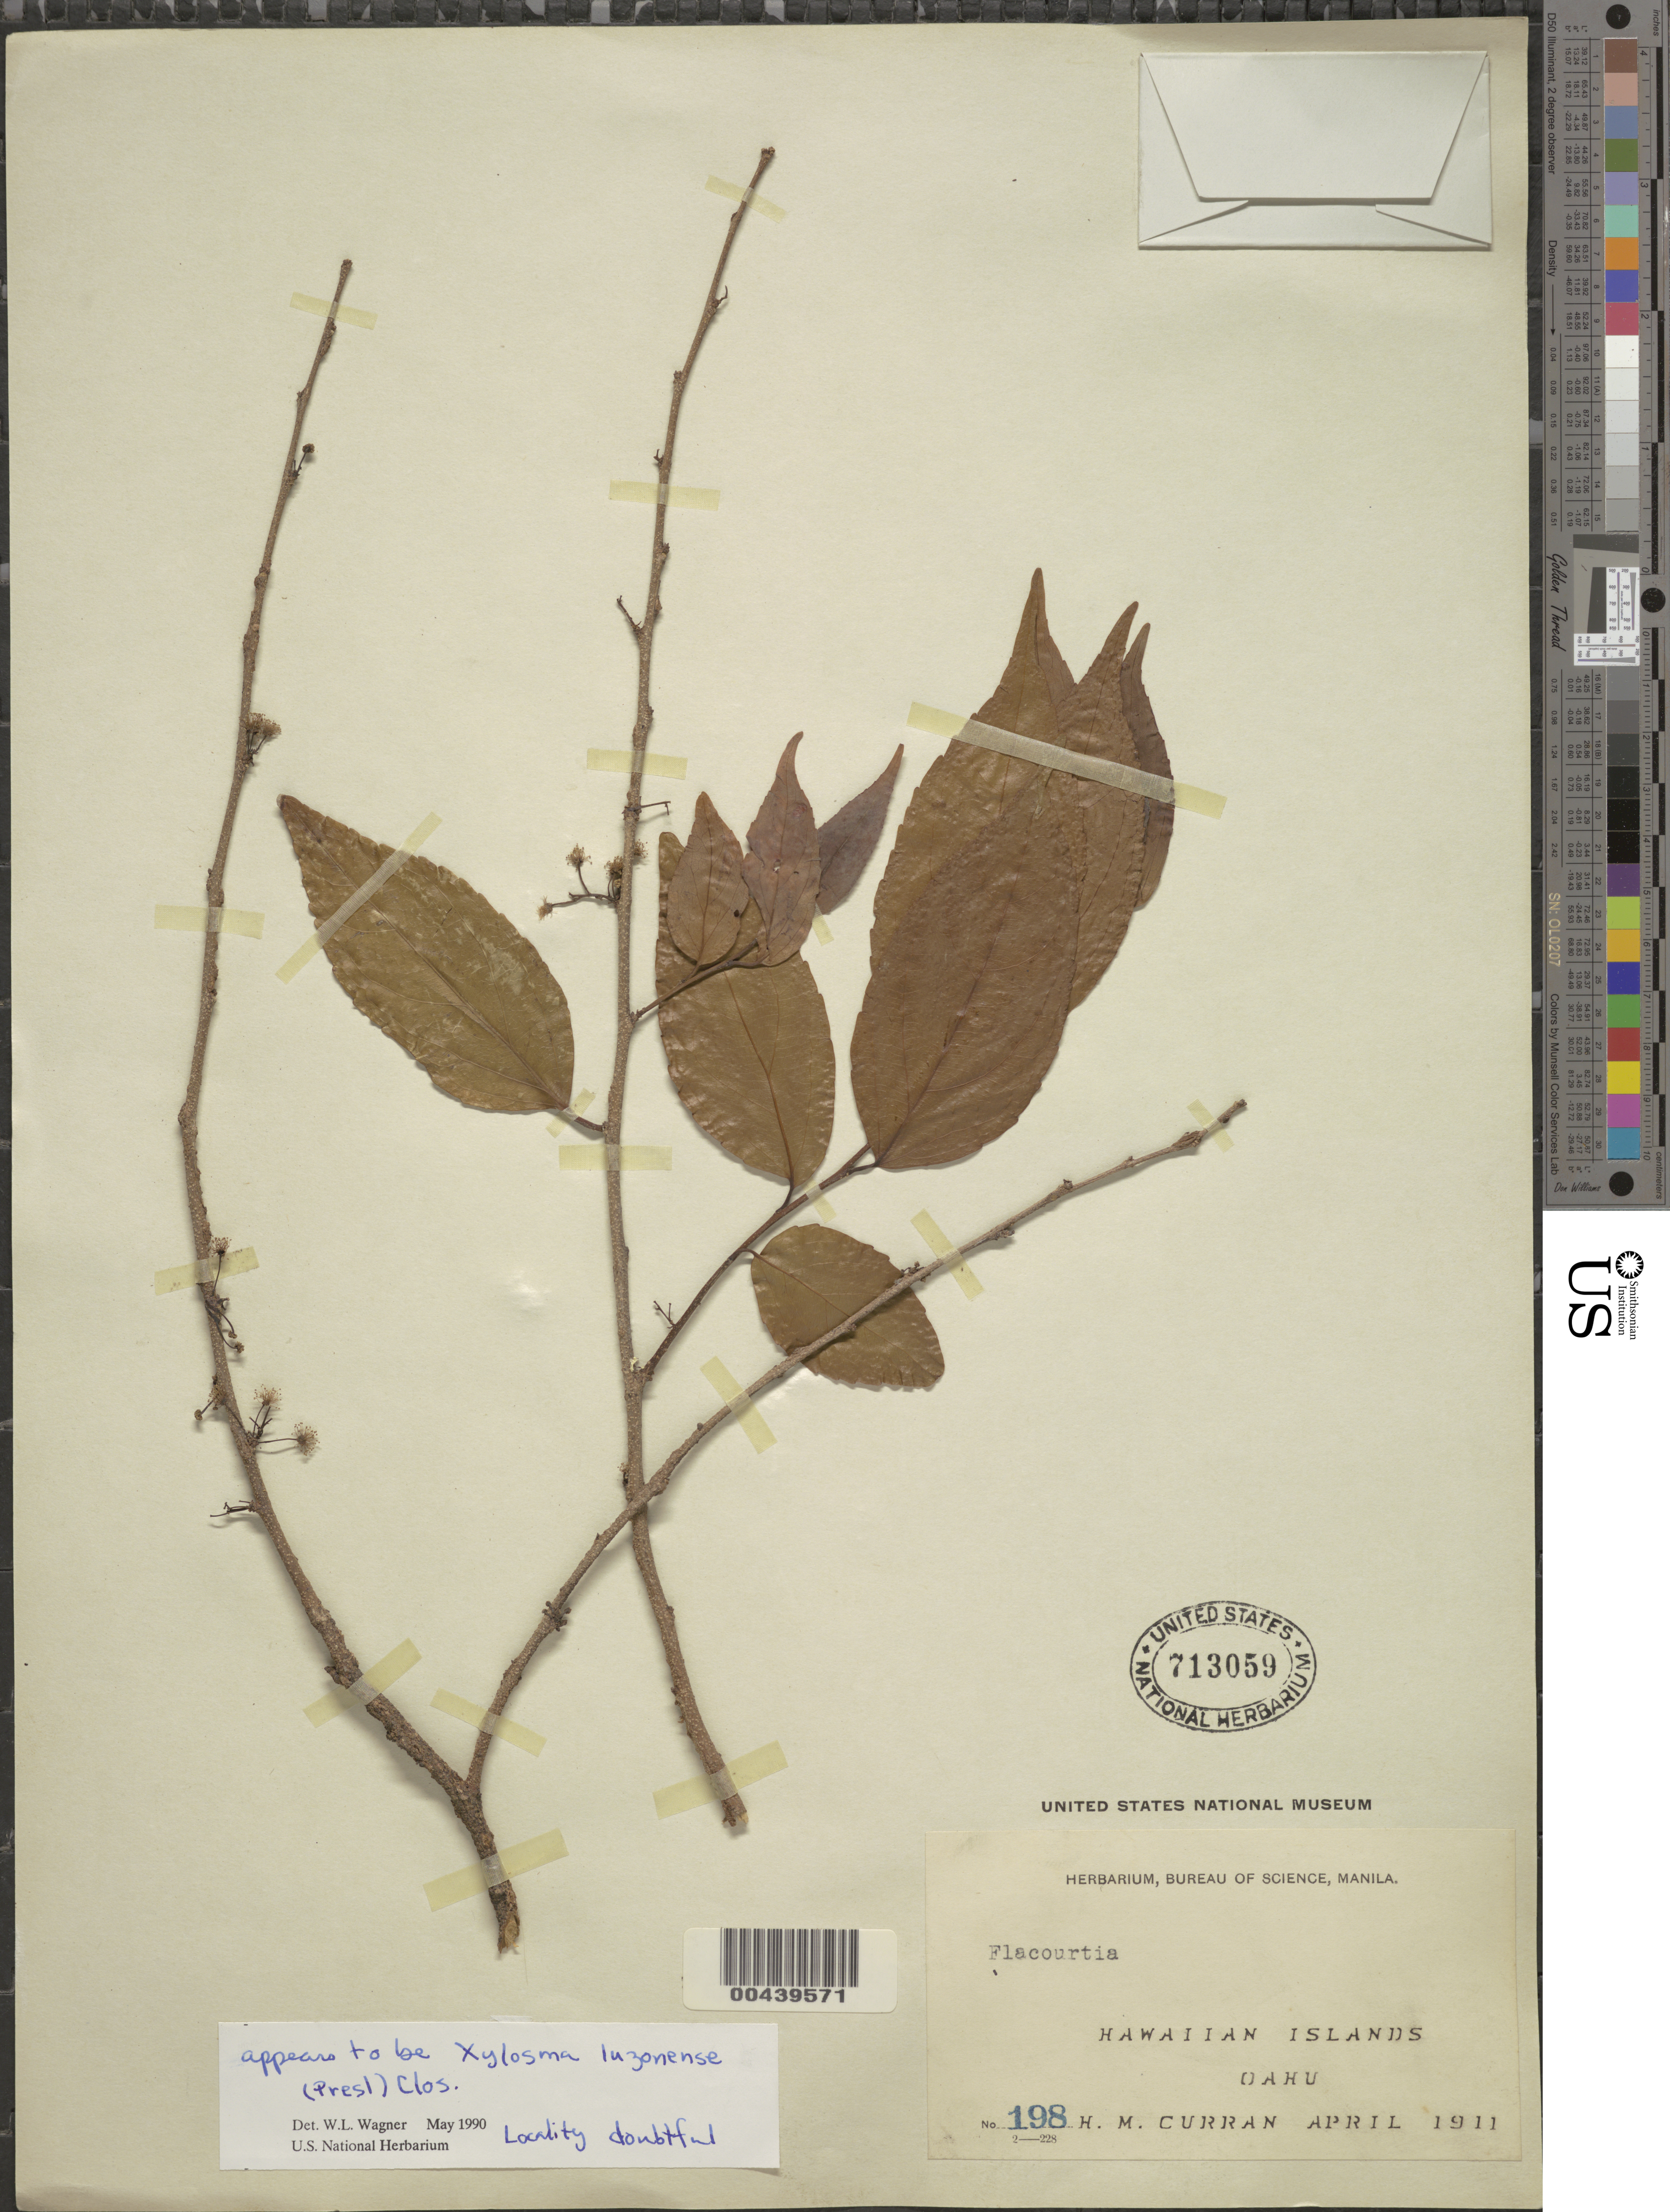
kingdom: Plantae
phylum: Tracheophyta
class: Magnoliopsida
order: Malpighiales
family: Salicaceae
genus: Xylosma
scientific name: Xylosma sp.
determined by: Wagner, W. L., (BOT), Smithsonian Institution - National Museum of Natural History (UNITED STATES)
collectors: H. M. Curran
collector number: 198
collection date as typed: Apr 1911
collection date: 1911-04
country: United States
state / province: Hawaii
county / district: Honolulu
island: Oahu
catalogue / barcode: US 713059